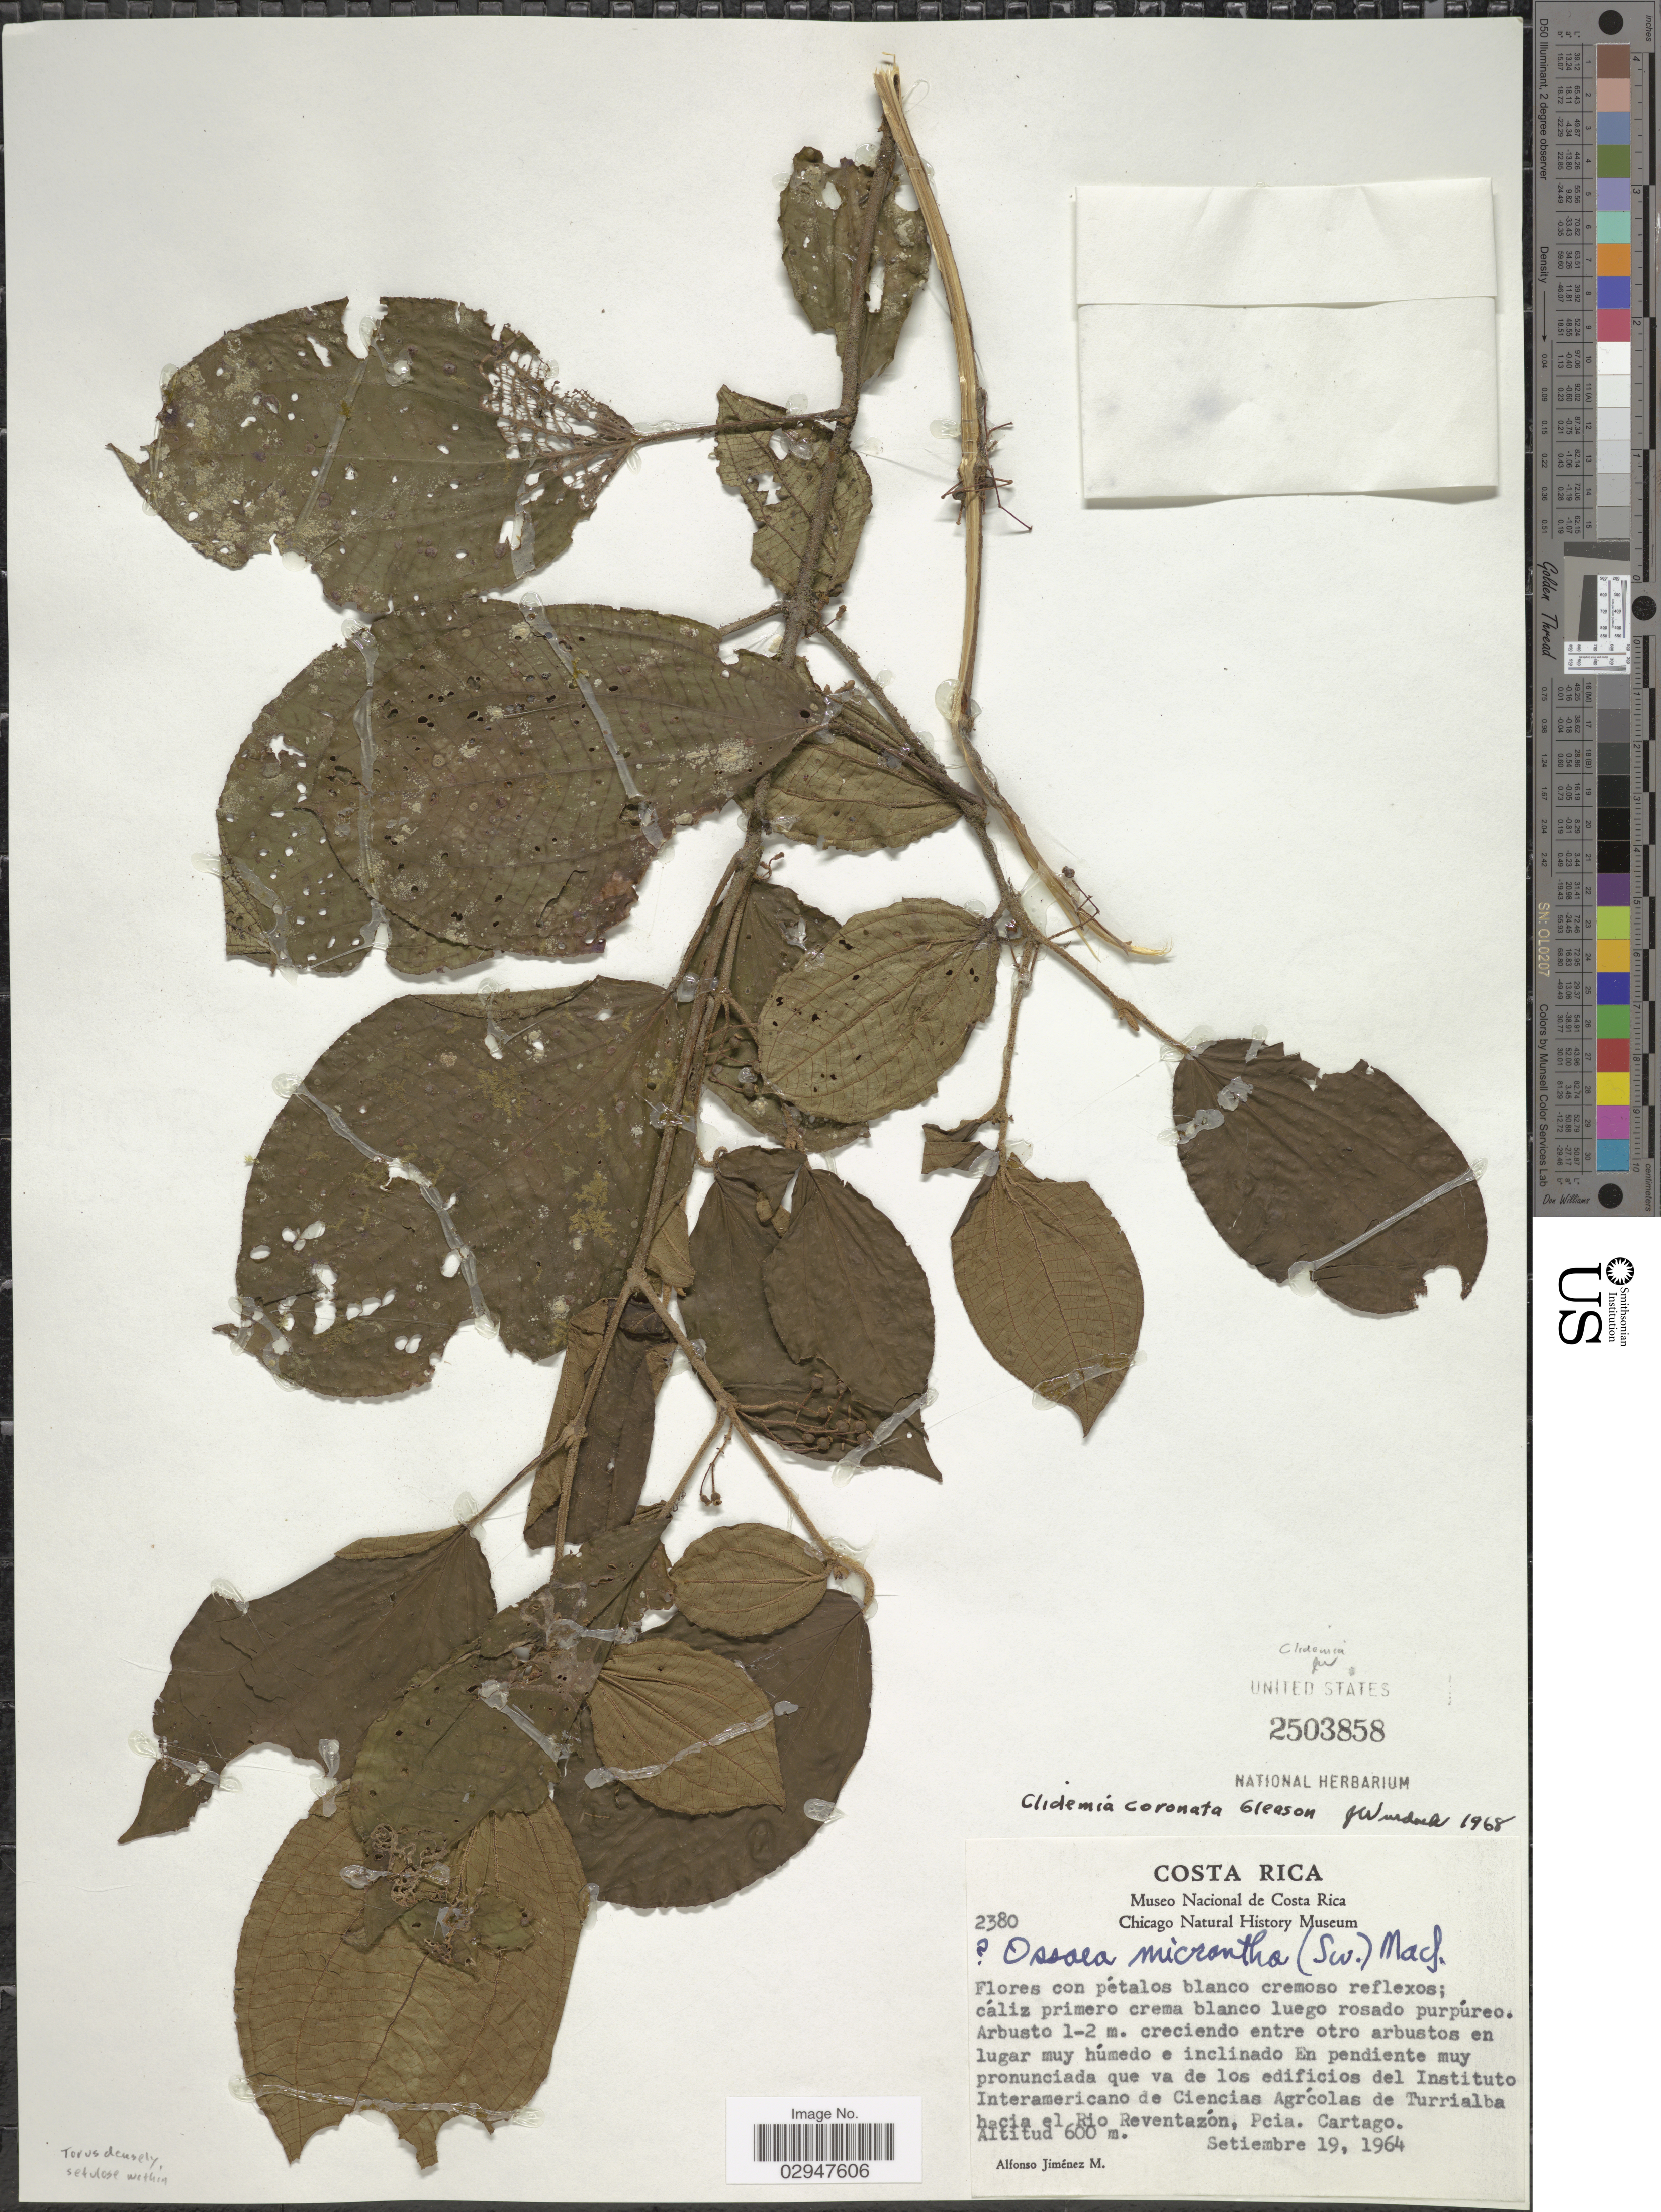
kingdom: Plantae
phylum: Tracheophyta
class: Magnoliopsida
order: Myrtales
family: Melastomataceae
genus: Clidemia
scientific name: Clidemia coronata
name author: Gleason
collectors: A. Jimenez M.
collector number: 2380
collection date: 1964-09-19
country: Costa Rica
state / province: Cartago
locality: En pendiente muy pronunciada que va de los edificios del Instituto Interamericano de Ciencias Agrcolas de Turrialba hacia el Rio Reventazón.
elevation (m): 600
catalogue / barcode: US 2503858